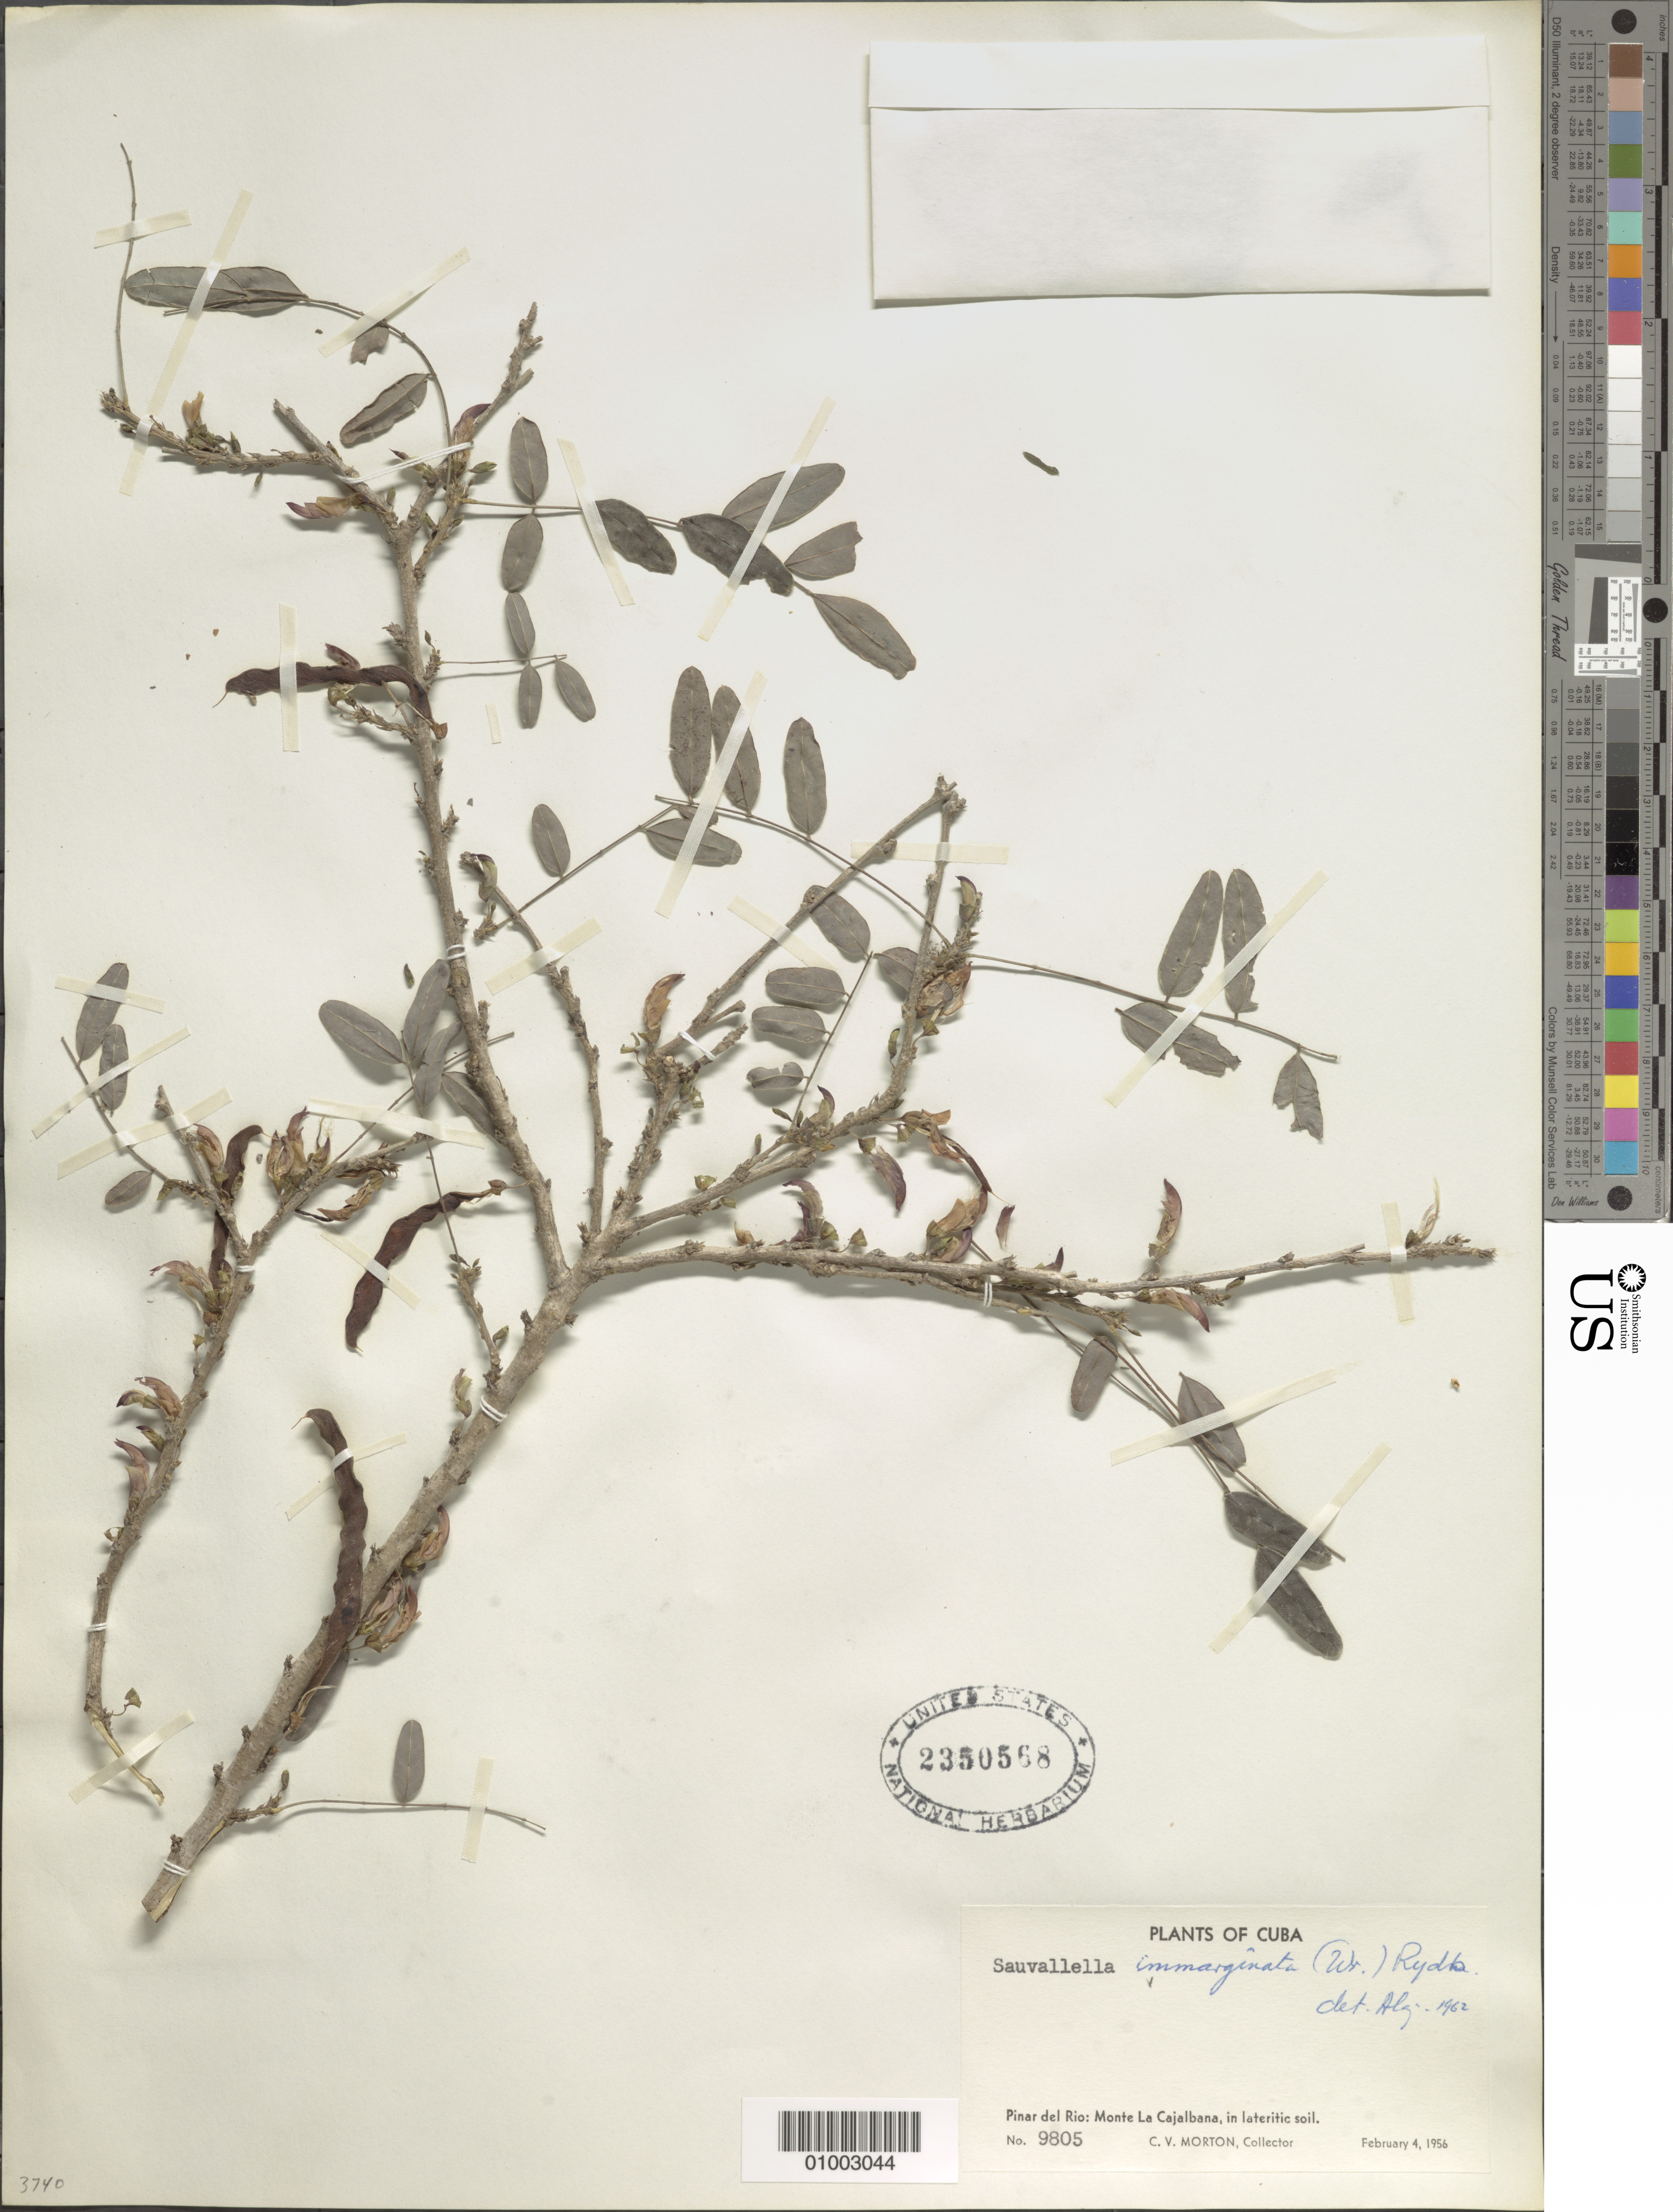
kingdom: Plantae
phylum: Tracheophyta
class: Magnoliopsida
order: Fabales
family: Fabaceae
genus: Poitea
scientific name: Poitea immarginata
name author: (C. Wright) Lavin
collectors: C. V. Morton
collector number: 9805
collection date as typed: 04 Feb 1956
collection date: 1956-02-04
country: Cuba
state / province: Pinar del Rio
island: Cuba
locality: Monte La Cajalbana,in lateritic soil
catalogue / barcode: US 2350568